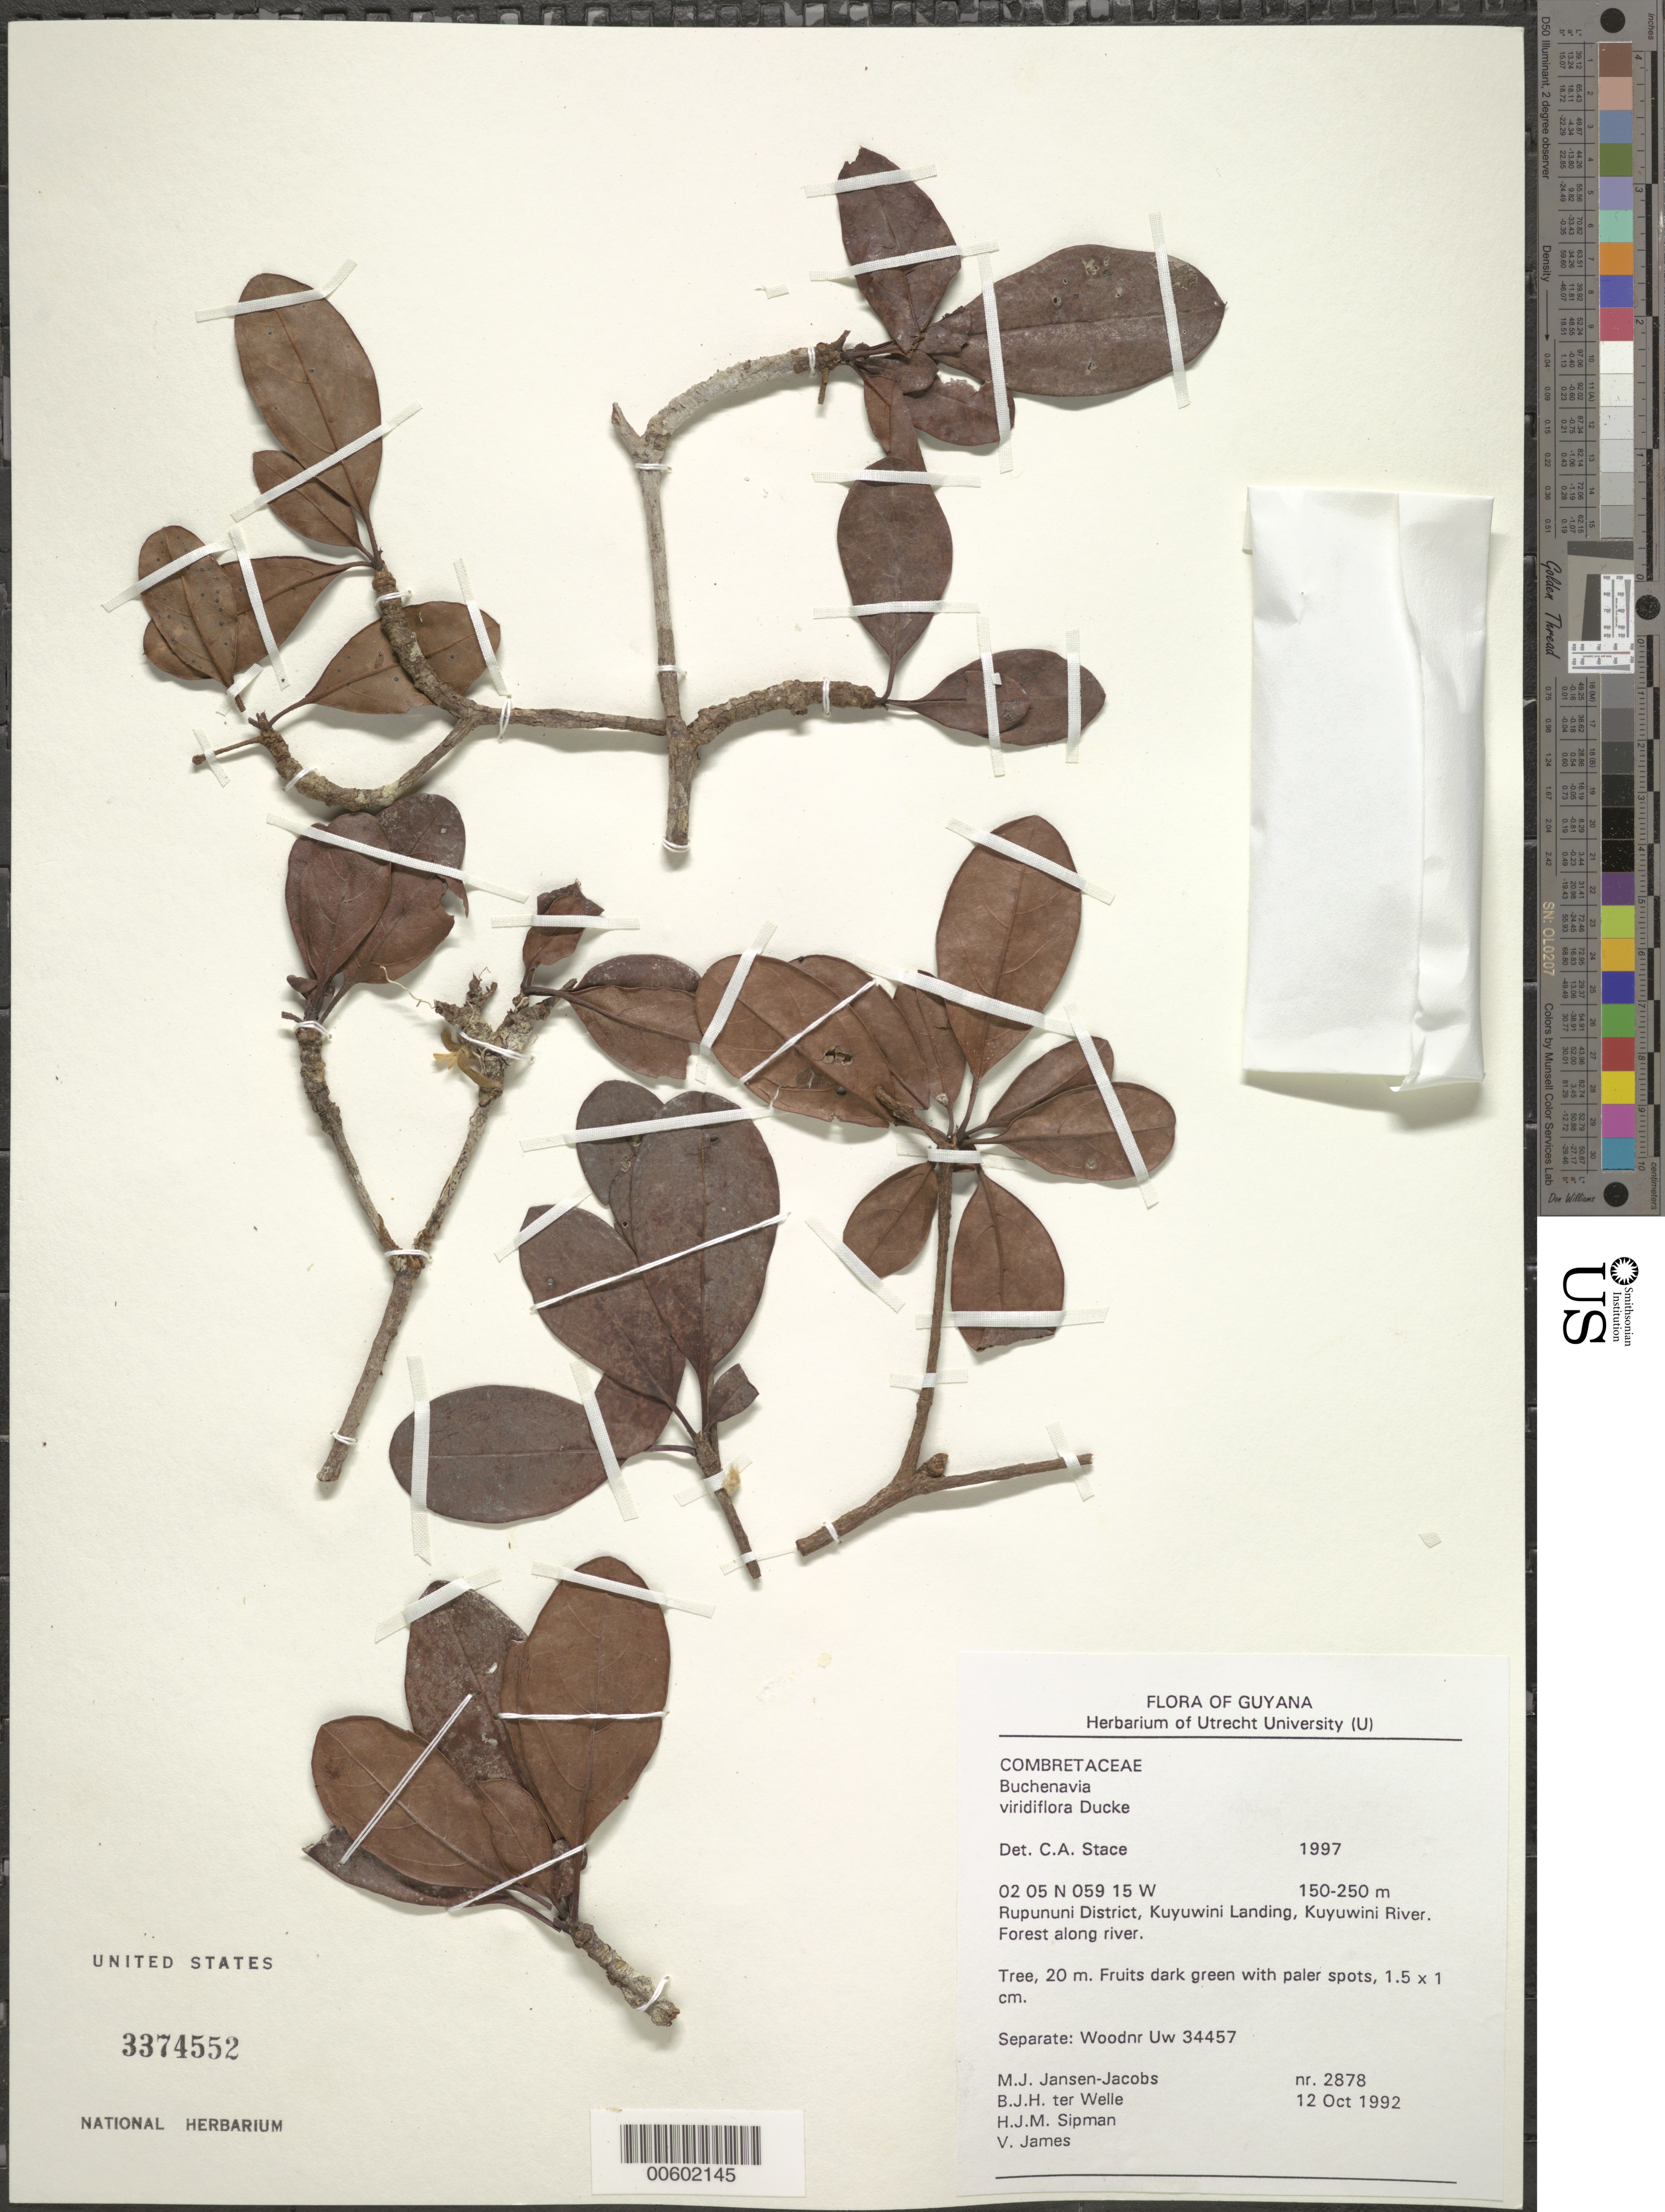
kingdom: Plantae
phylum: Tracheophyta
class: Magnoliopsida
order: Myrtales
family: Combretaceae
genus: Terminalia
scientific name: Terminalia viridiflora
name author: (Ducke) Gere & Boatwr.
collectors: M. J. Jansen-Jacobs, B. Welle, H. J. M. Sipman & V. James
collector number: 2878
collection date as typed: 12-Oct-92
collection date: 1992-10-12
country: Guyana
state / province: U. Takutu-U. Essequibo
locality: Kuyuwini Landing, Kuyuwini River, Rupununi District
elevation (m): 150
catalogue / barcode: US 3374552